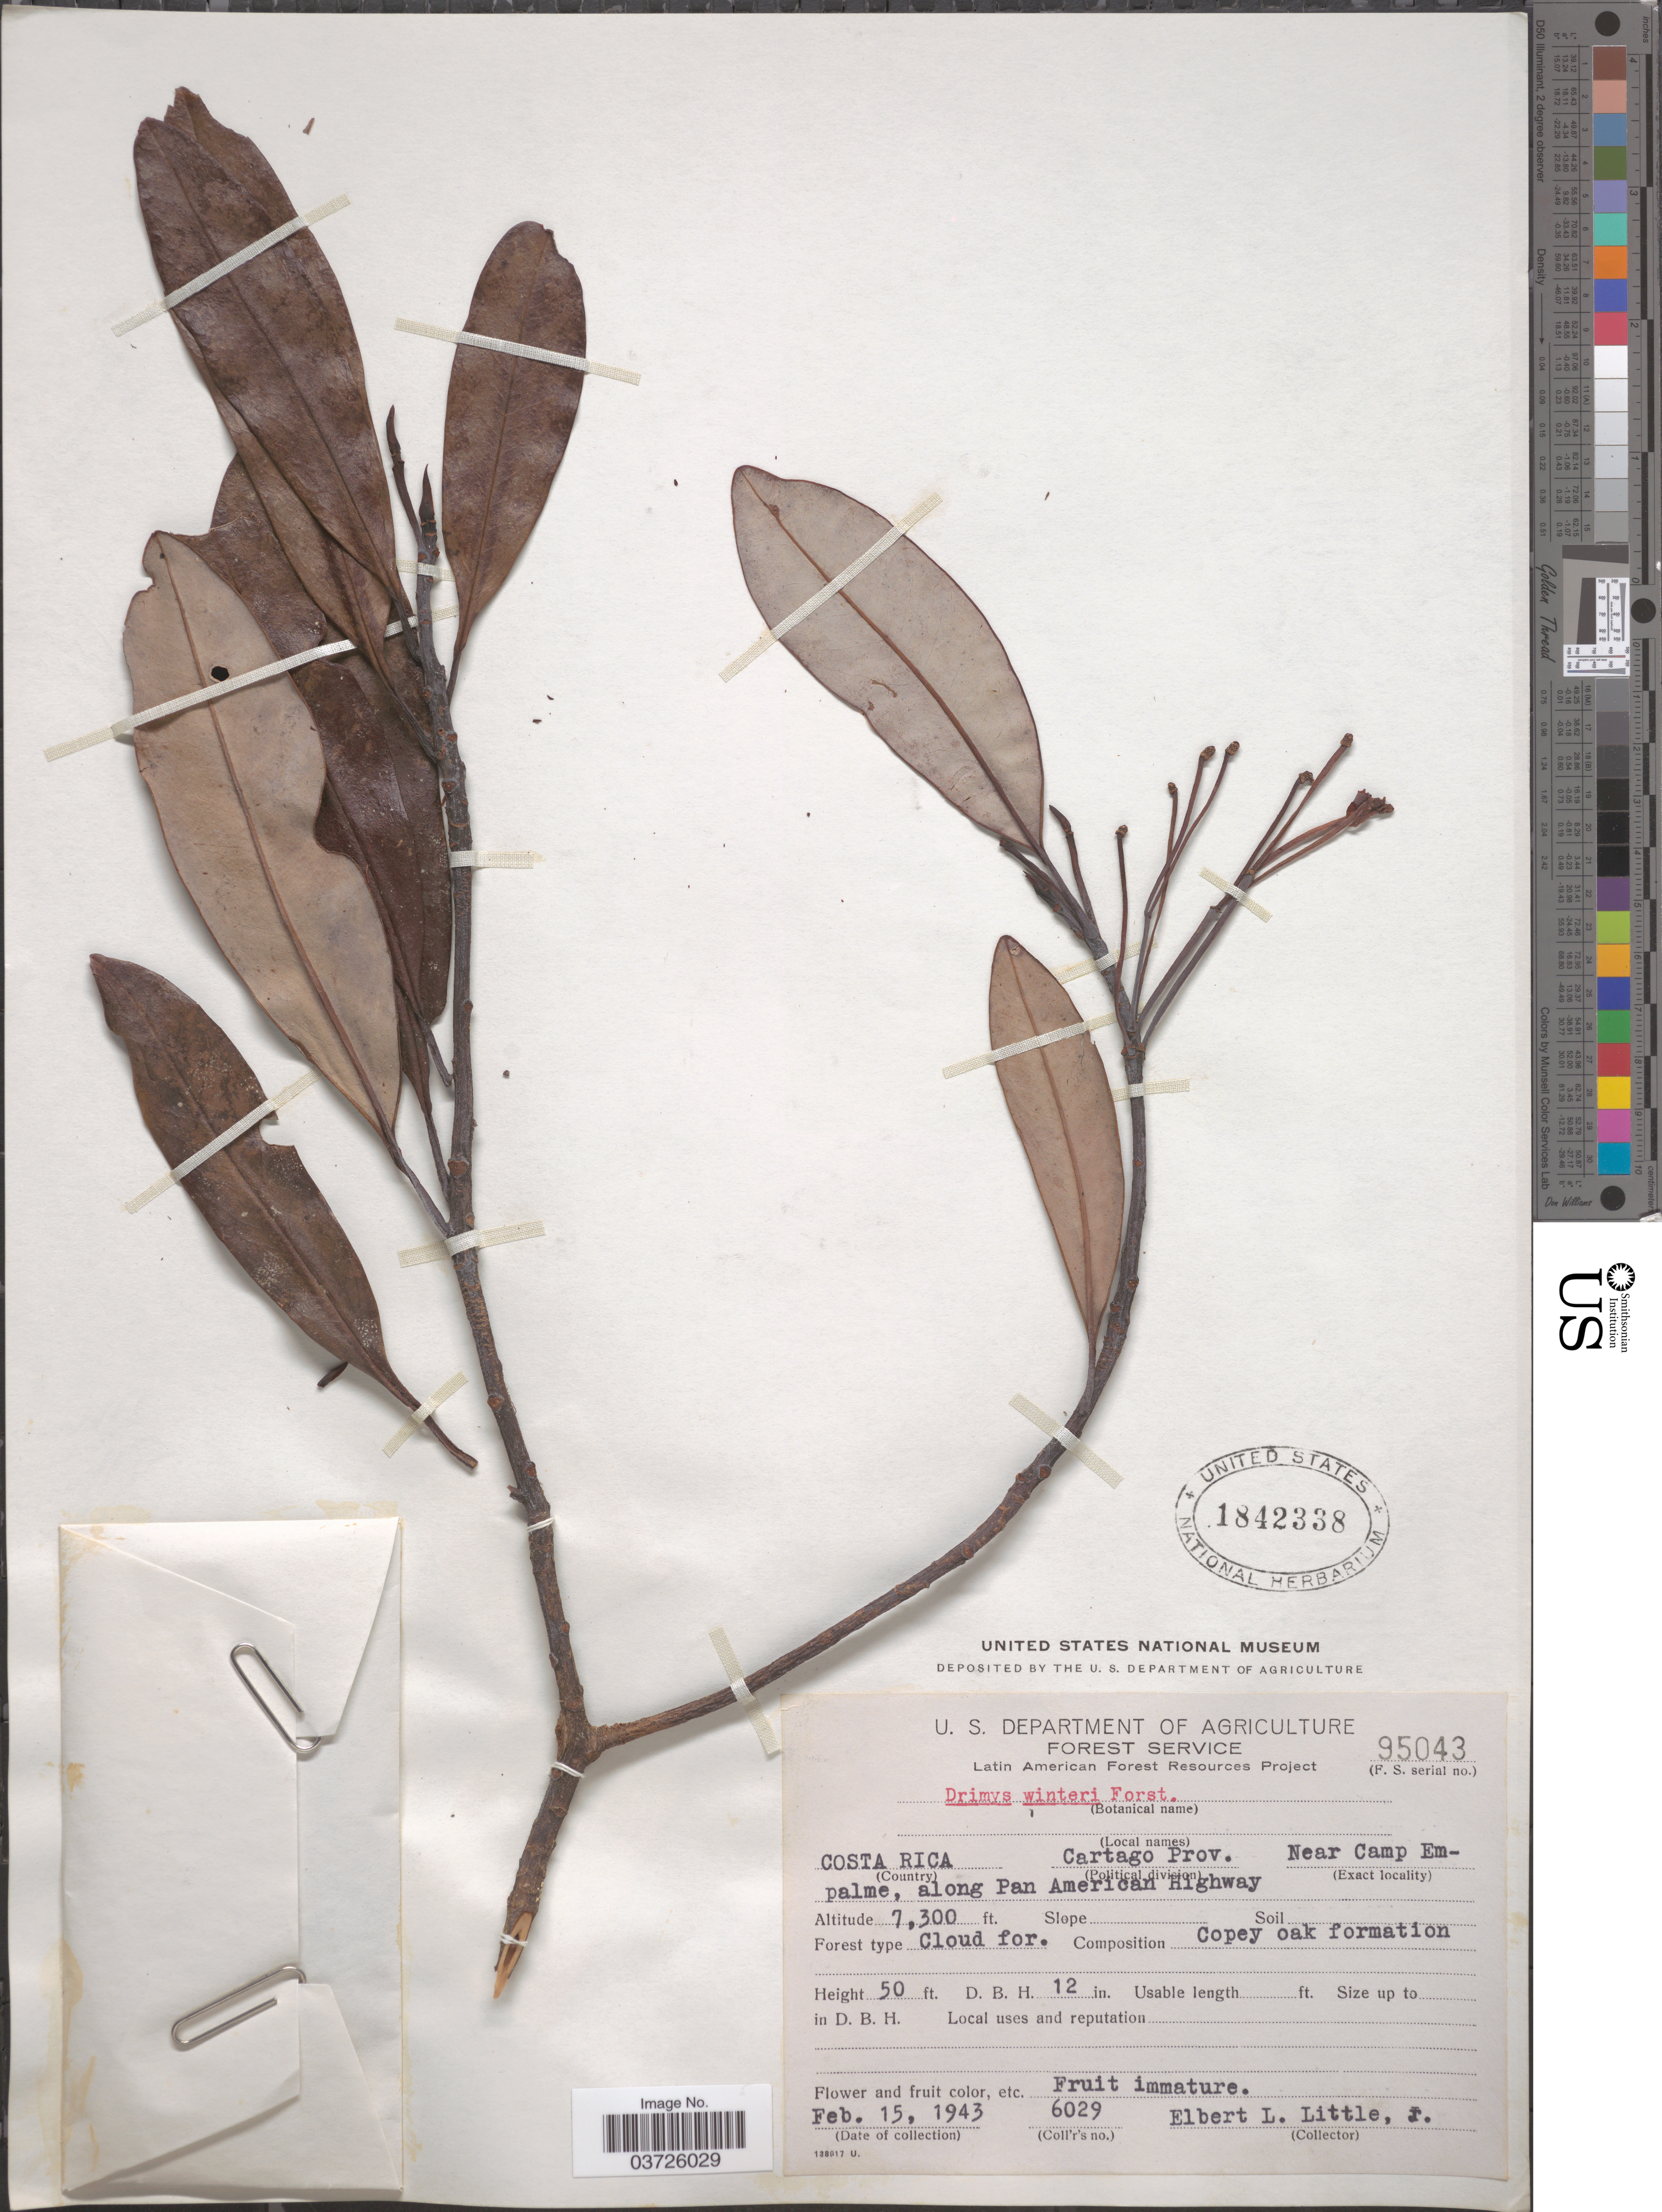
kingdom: Plantae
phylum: Tracheophyta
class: Magnoliopsida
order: Canellales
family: Winteraceae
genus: Drimys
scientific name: Drimys winteri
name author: J.R. Forst. & G. Forst.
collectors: E. L. Little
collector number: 6029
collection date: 1943-02-15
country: Costa Rica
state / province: Cartago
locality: Near Camp Empalme, along Pan American Highway.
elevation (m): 2225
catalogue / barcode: US 1842338